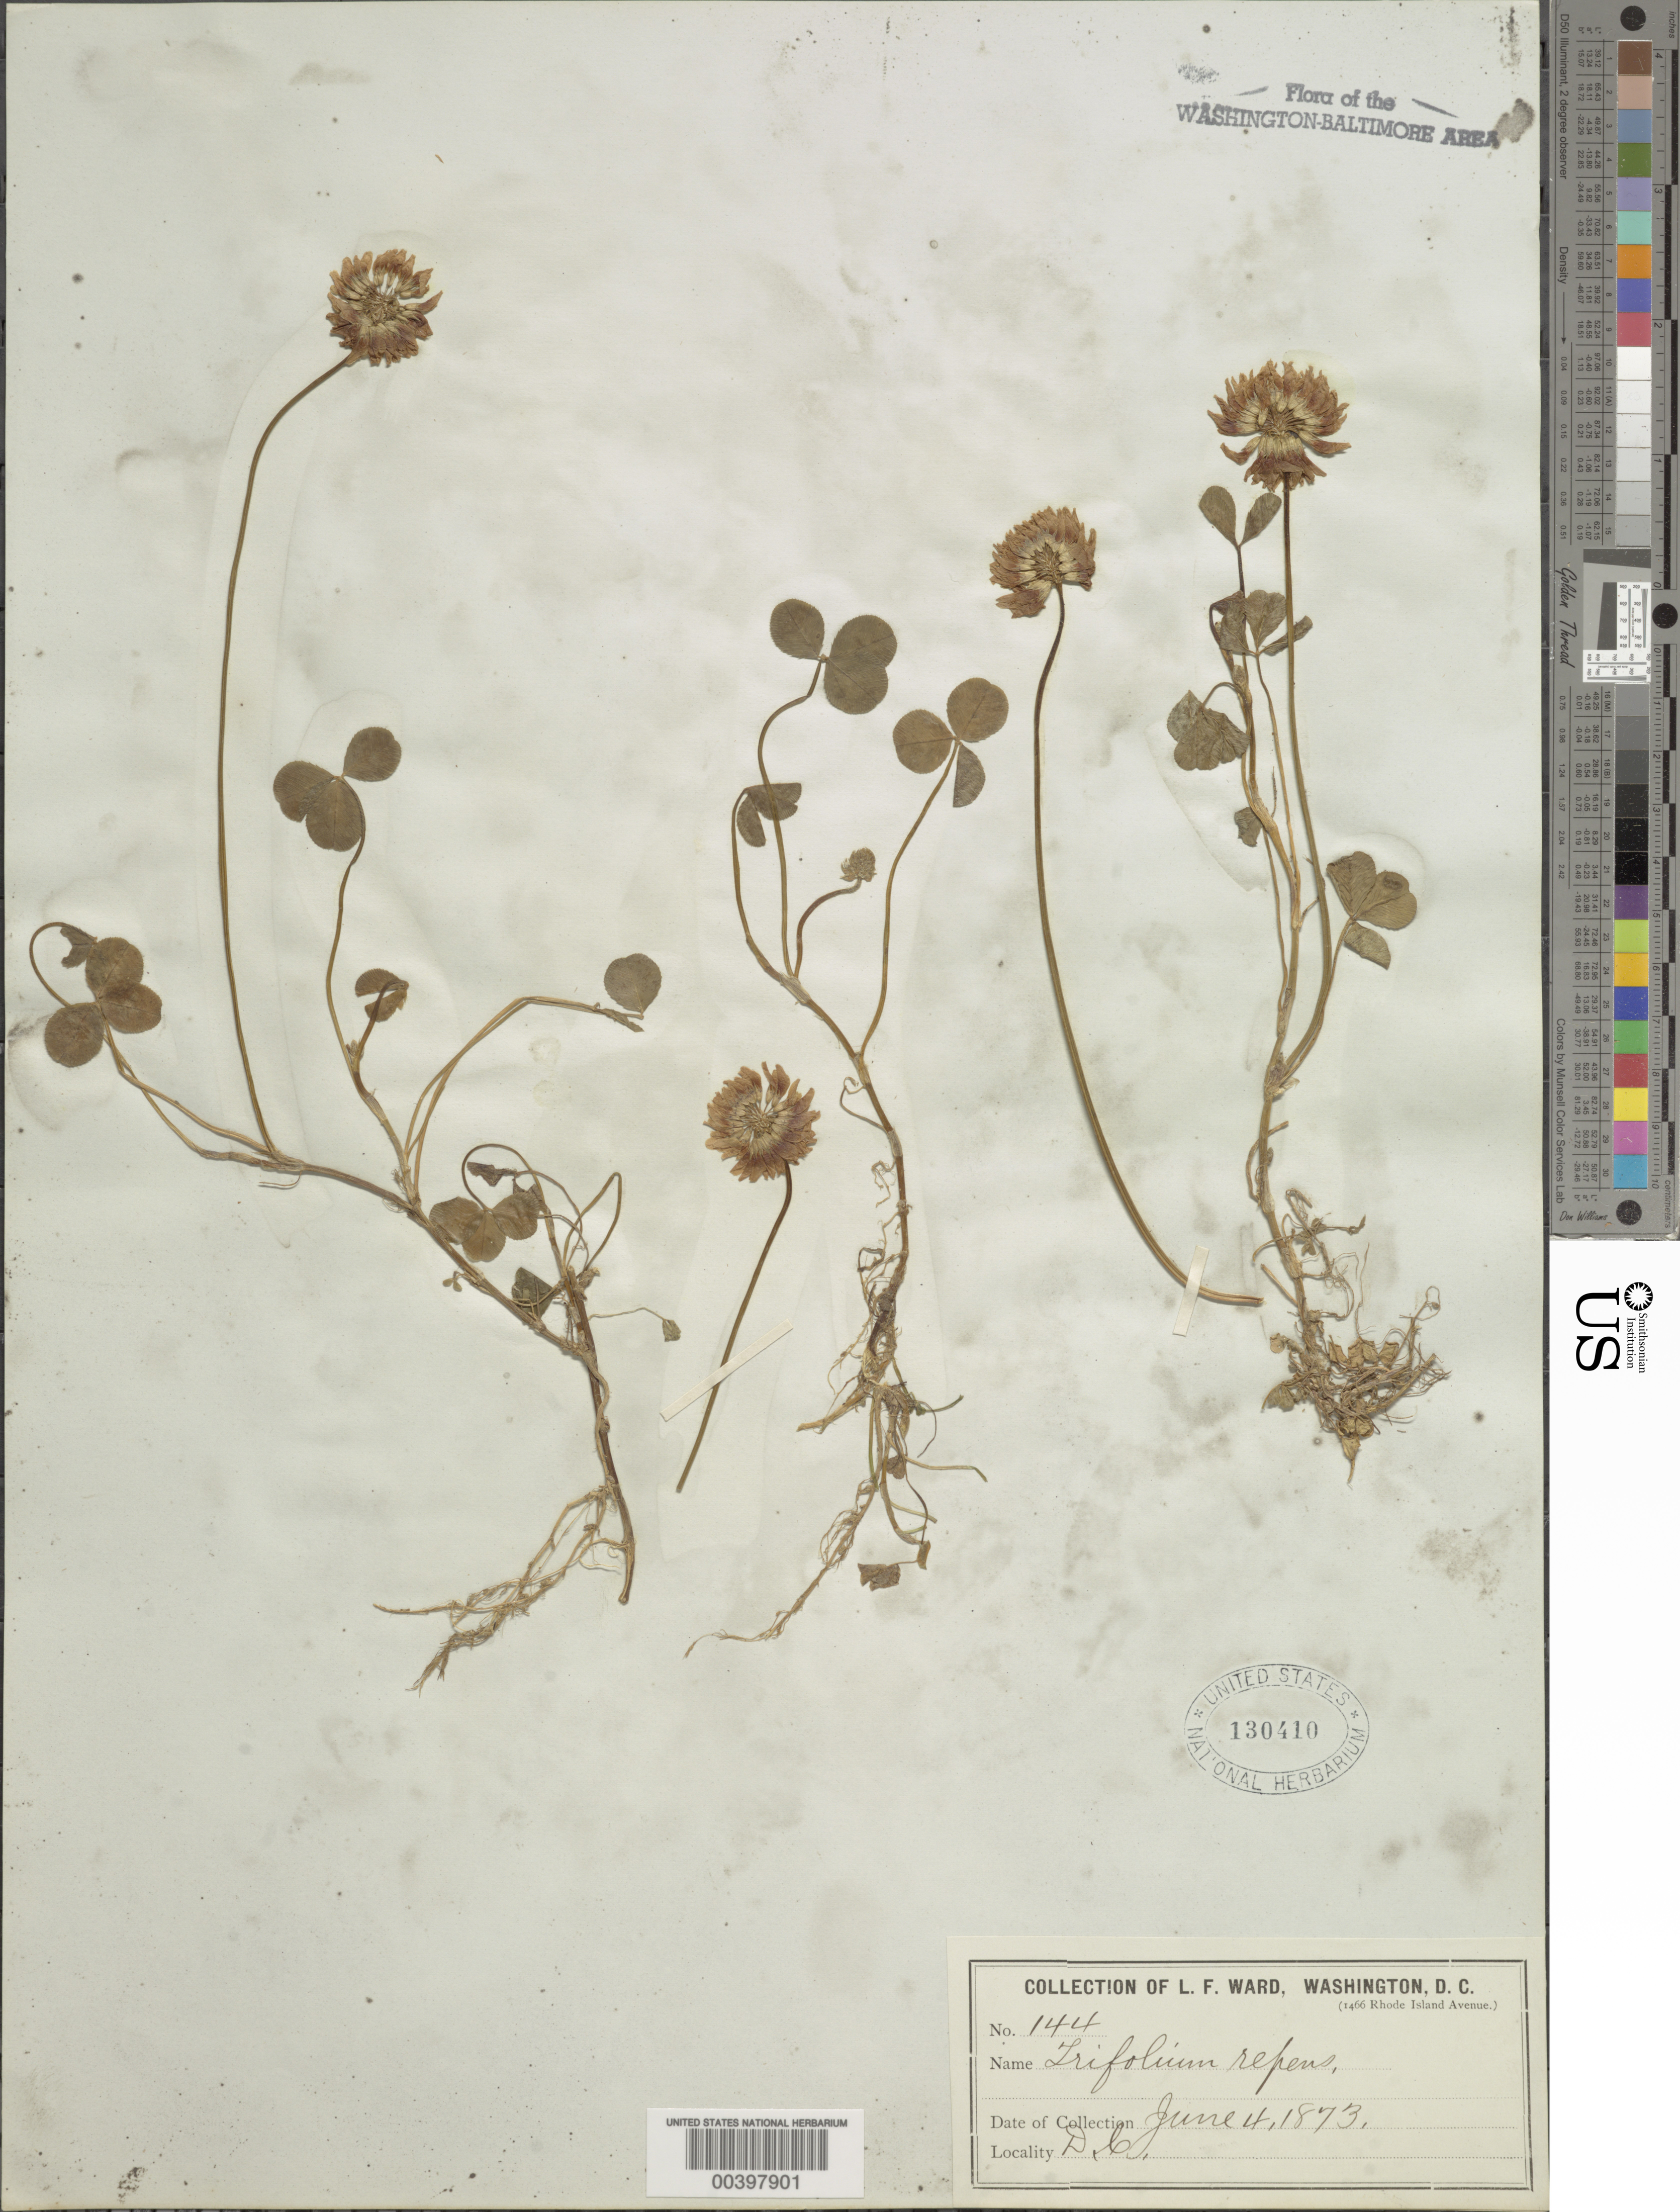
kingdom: Plantae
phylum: Tracheophyta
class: Magnoliopsida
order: Fabales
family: Fabaceae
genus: Trifolium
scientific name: Trifolium repens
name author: L.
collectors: L. F. Ward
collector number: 144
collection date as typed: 04 Jun 1873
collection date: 1873-06-04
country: United States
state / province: District of Columbia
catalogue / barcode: US 130410